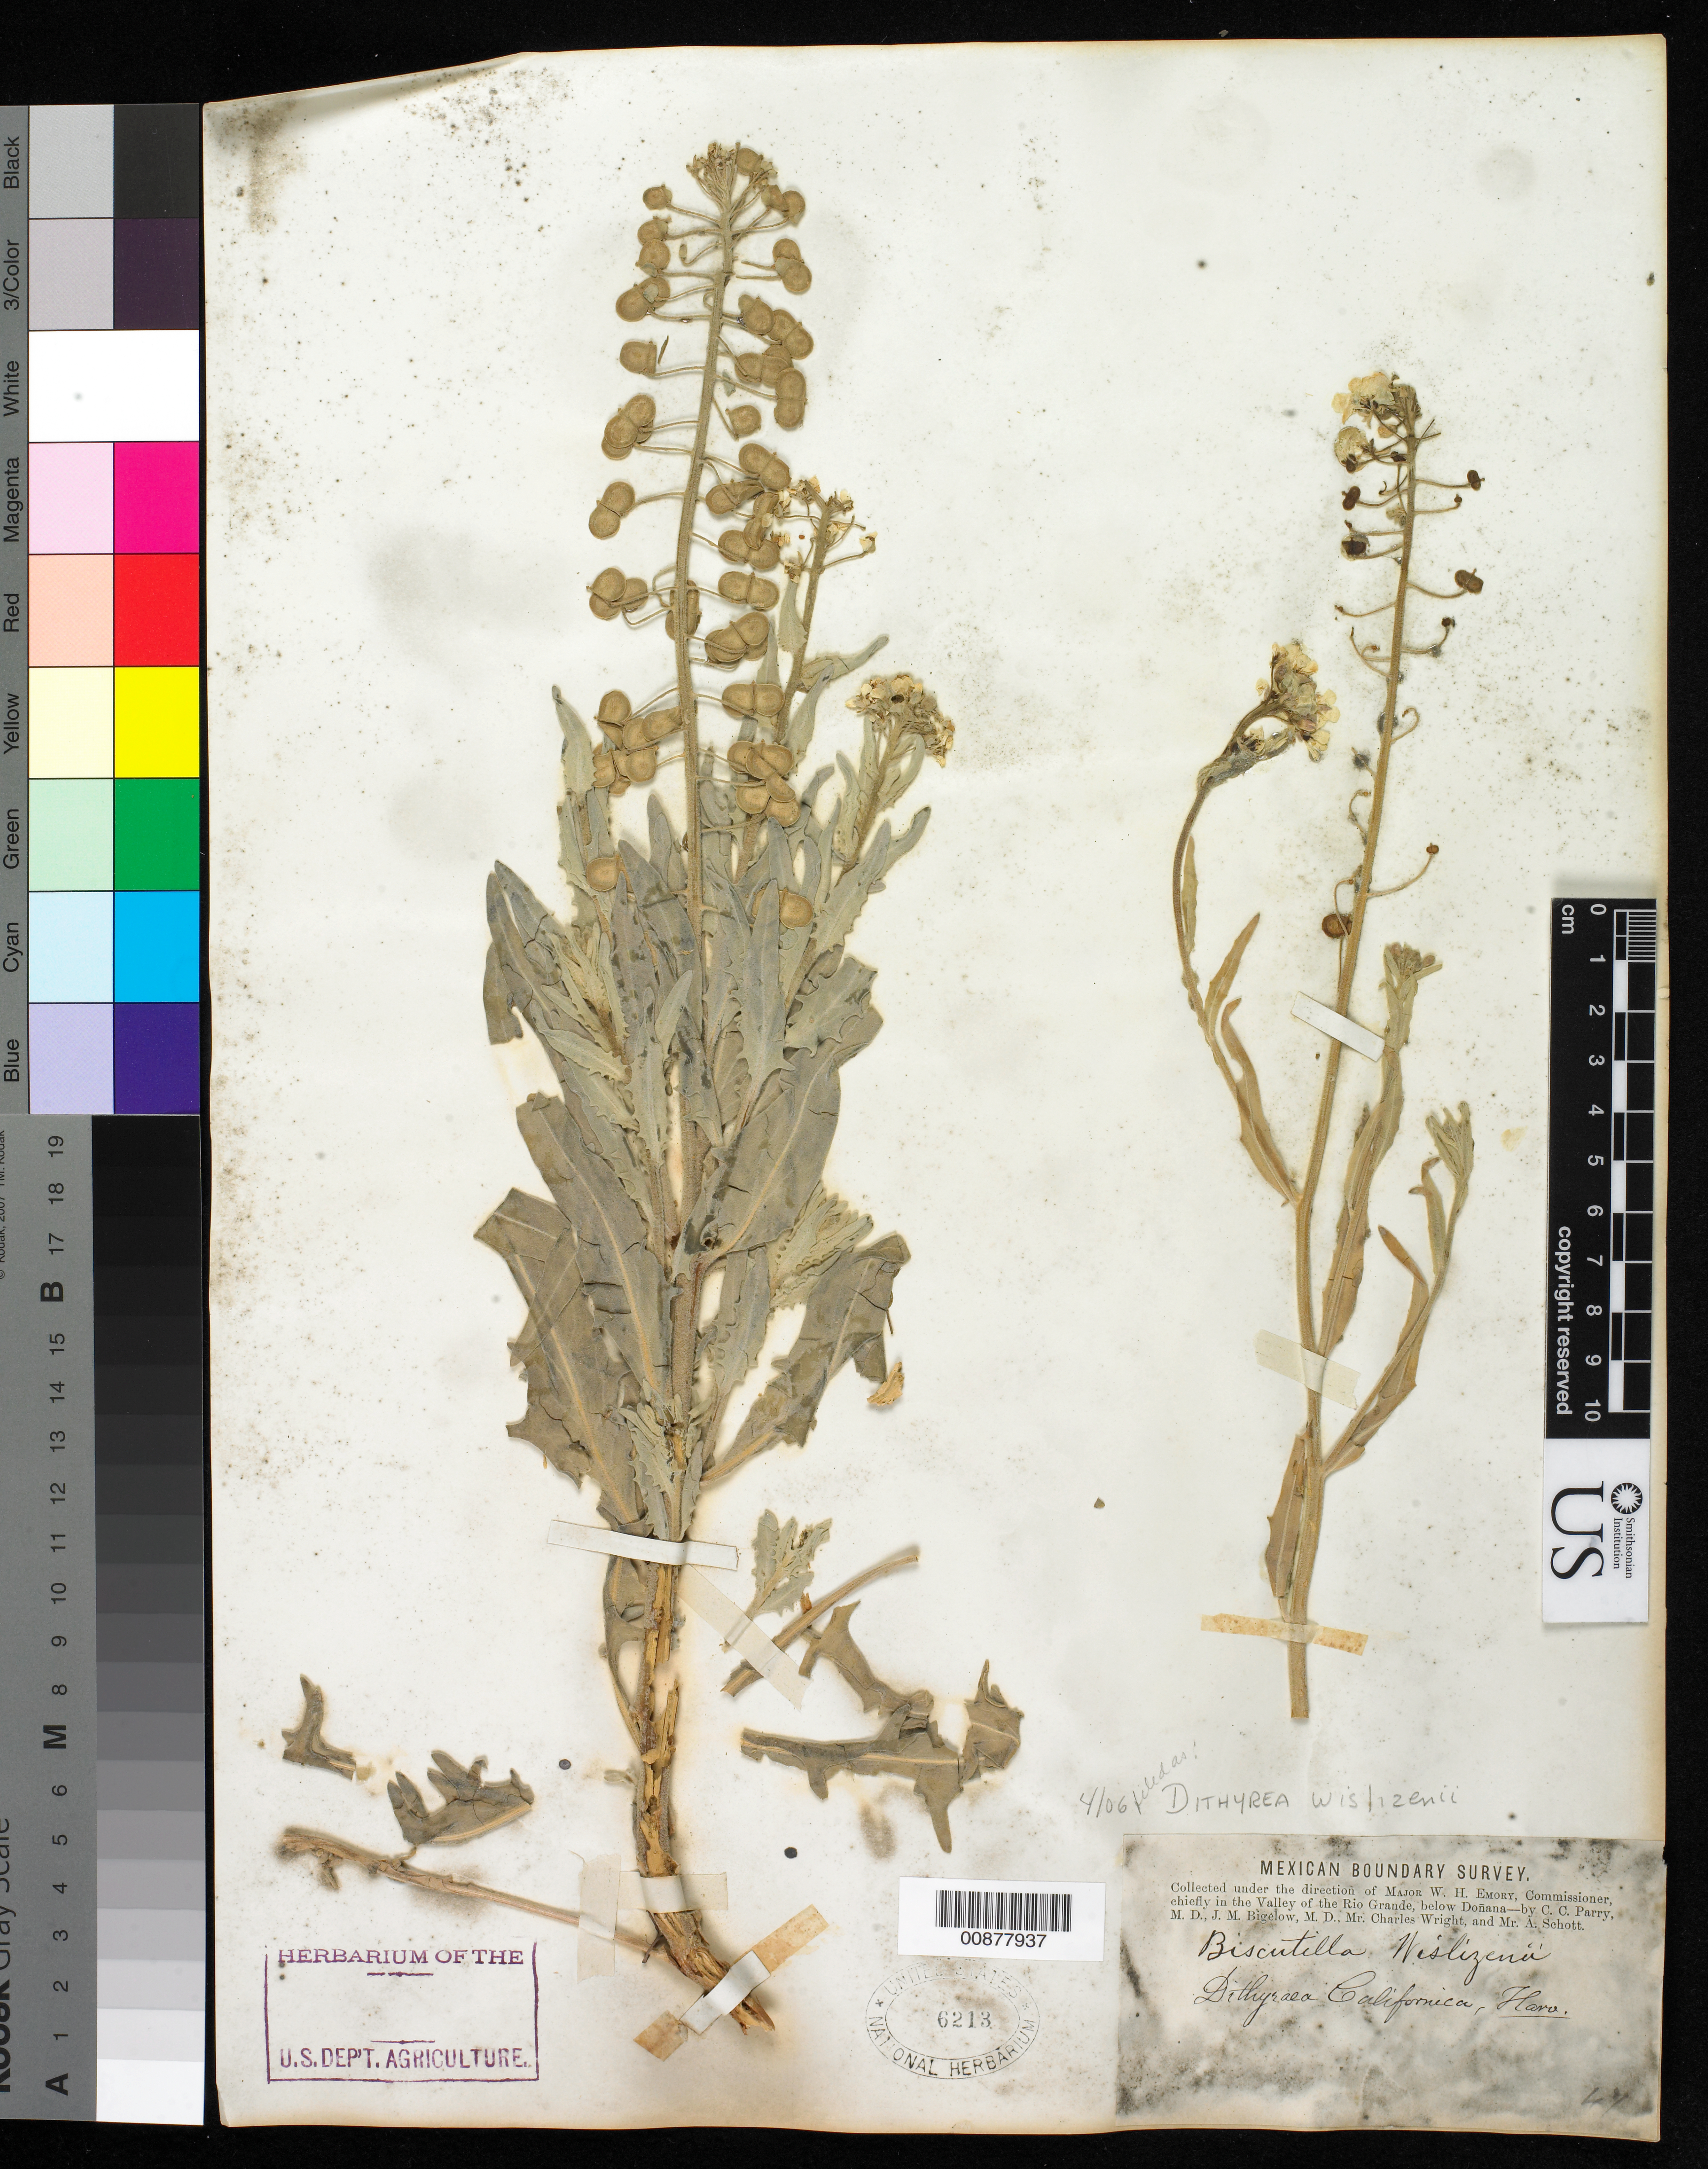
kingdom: Plantae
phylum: Tracheophyta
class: Magnoliopsida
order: Brassicales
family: Brassicaceae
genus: Dithyrea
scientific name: Dithyrea wislizeni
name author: Engelm.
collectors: C. C. Parry, J. M. Bigelow, C. Wright & A. C. V. Schott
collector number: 47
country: United States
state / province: New Mexico / Texas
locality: Valley of the Rio Grande, below Doñana.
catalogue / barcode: US 6213